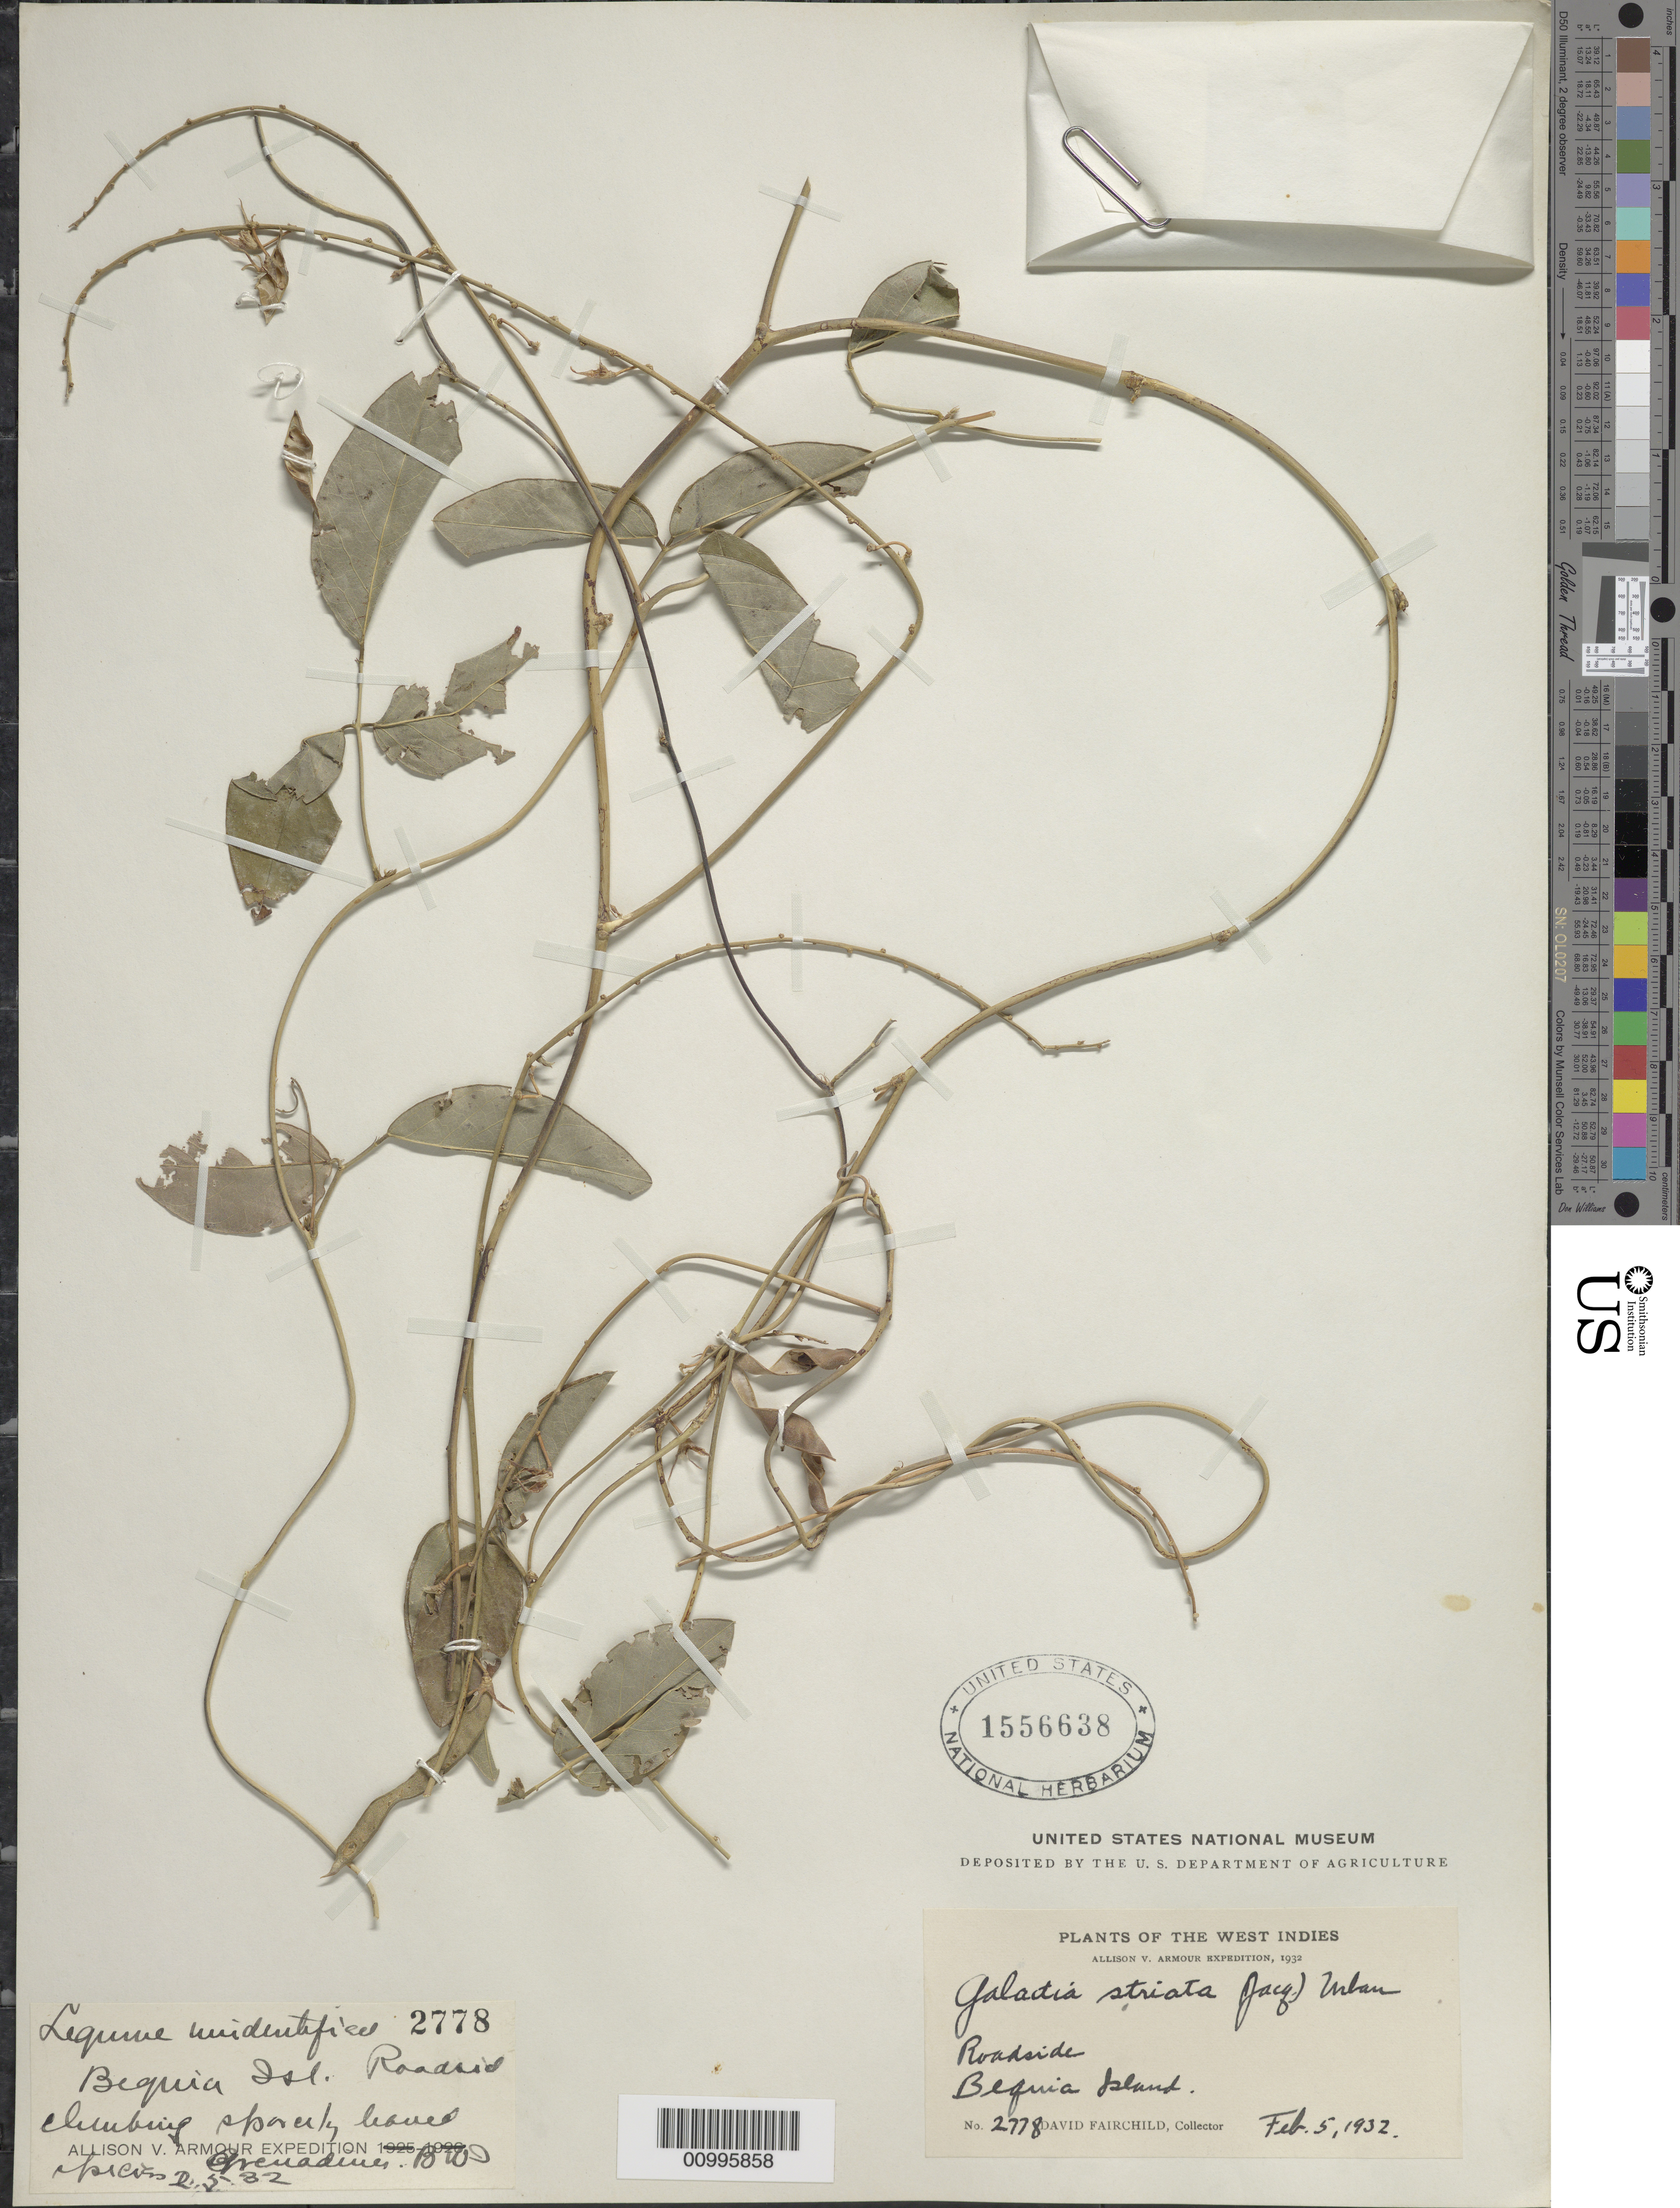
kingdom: Plantae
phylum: Tracheophyta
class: Magnoliopsida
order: Fabales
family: Fabaceae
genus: Galactia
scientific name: Galactia spiciformis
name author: Torr. & A. Gray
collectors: D. Fairchild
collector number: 2778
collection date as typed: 05 Feb 1932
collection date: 1932-02-05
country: St. Vincent - Grenadines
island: Bequia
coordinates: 0 N, 0 E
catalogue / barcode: US 1556638